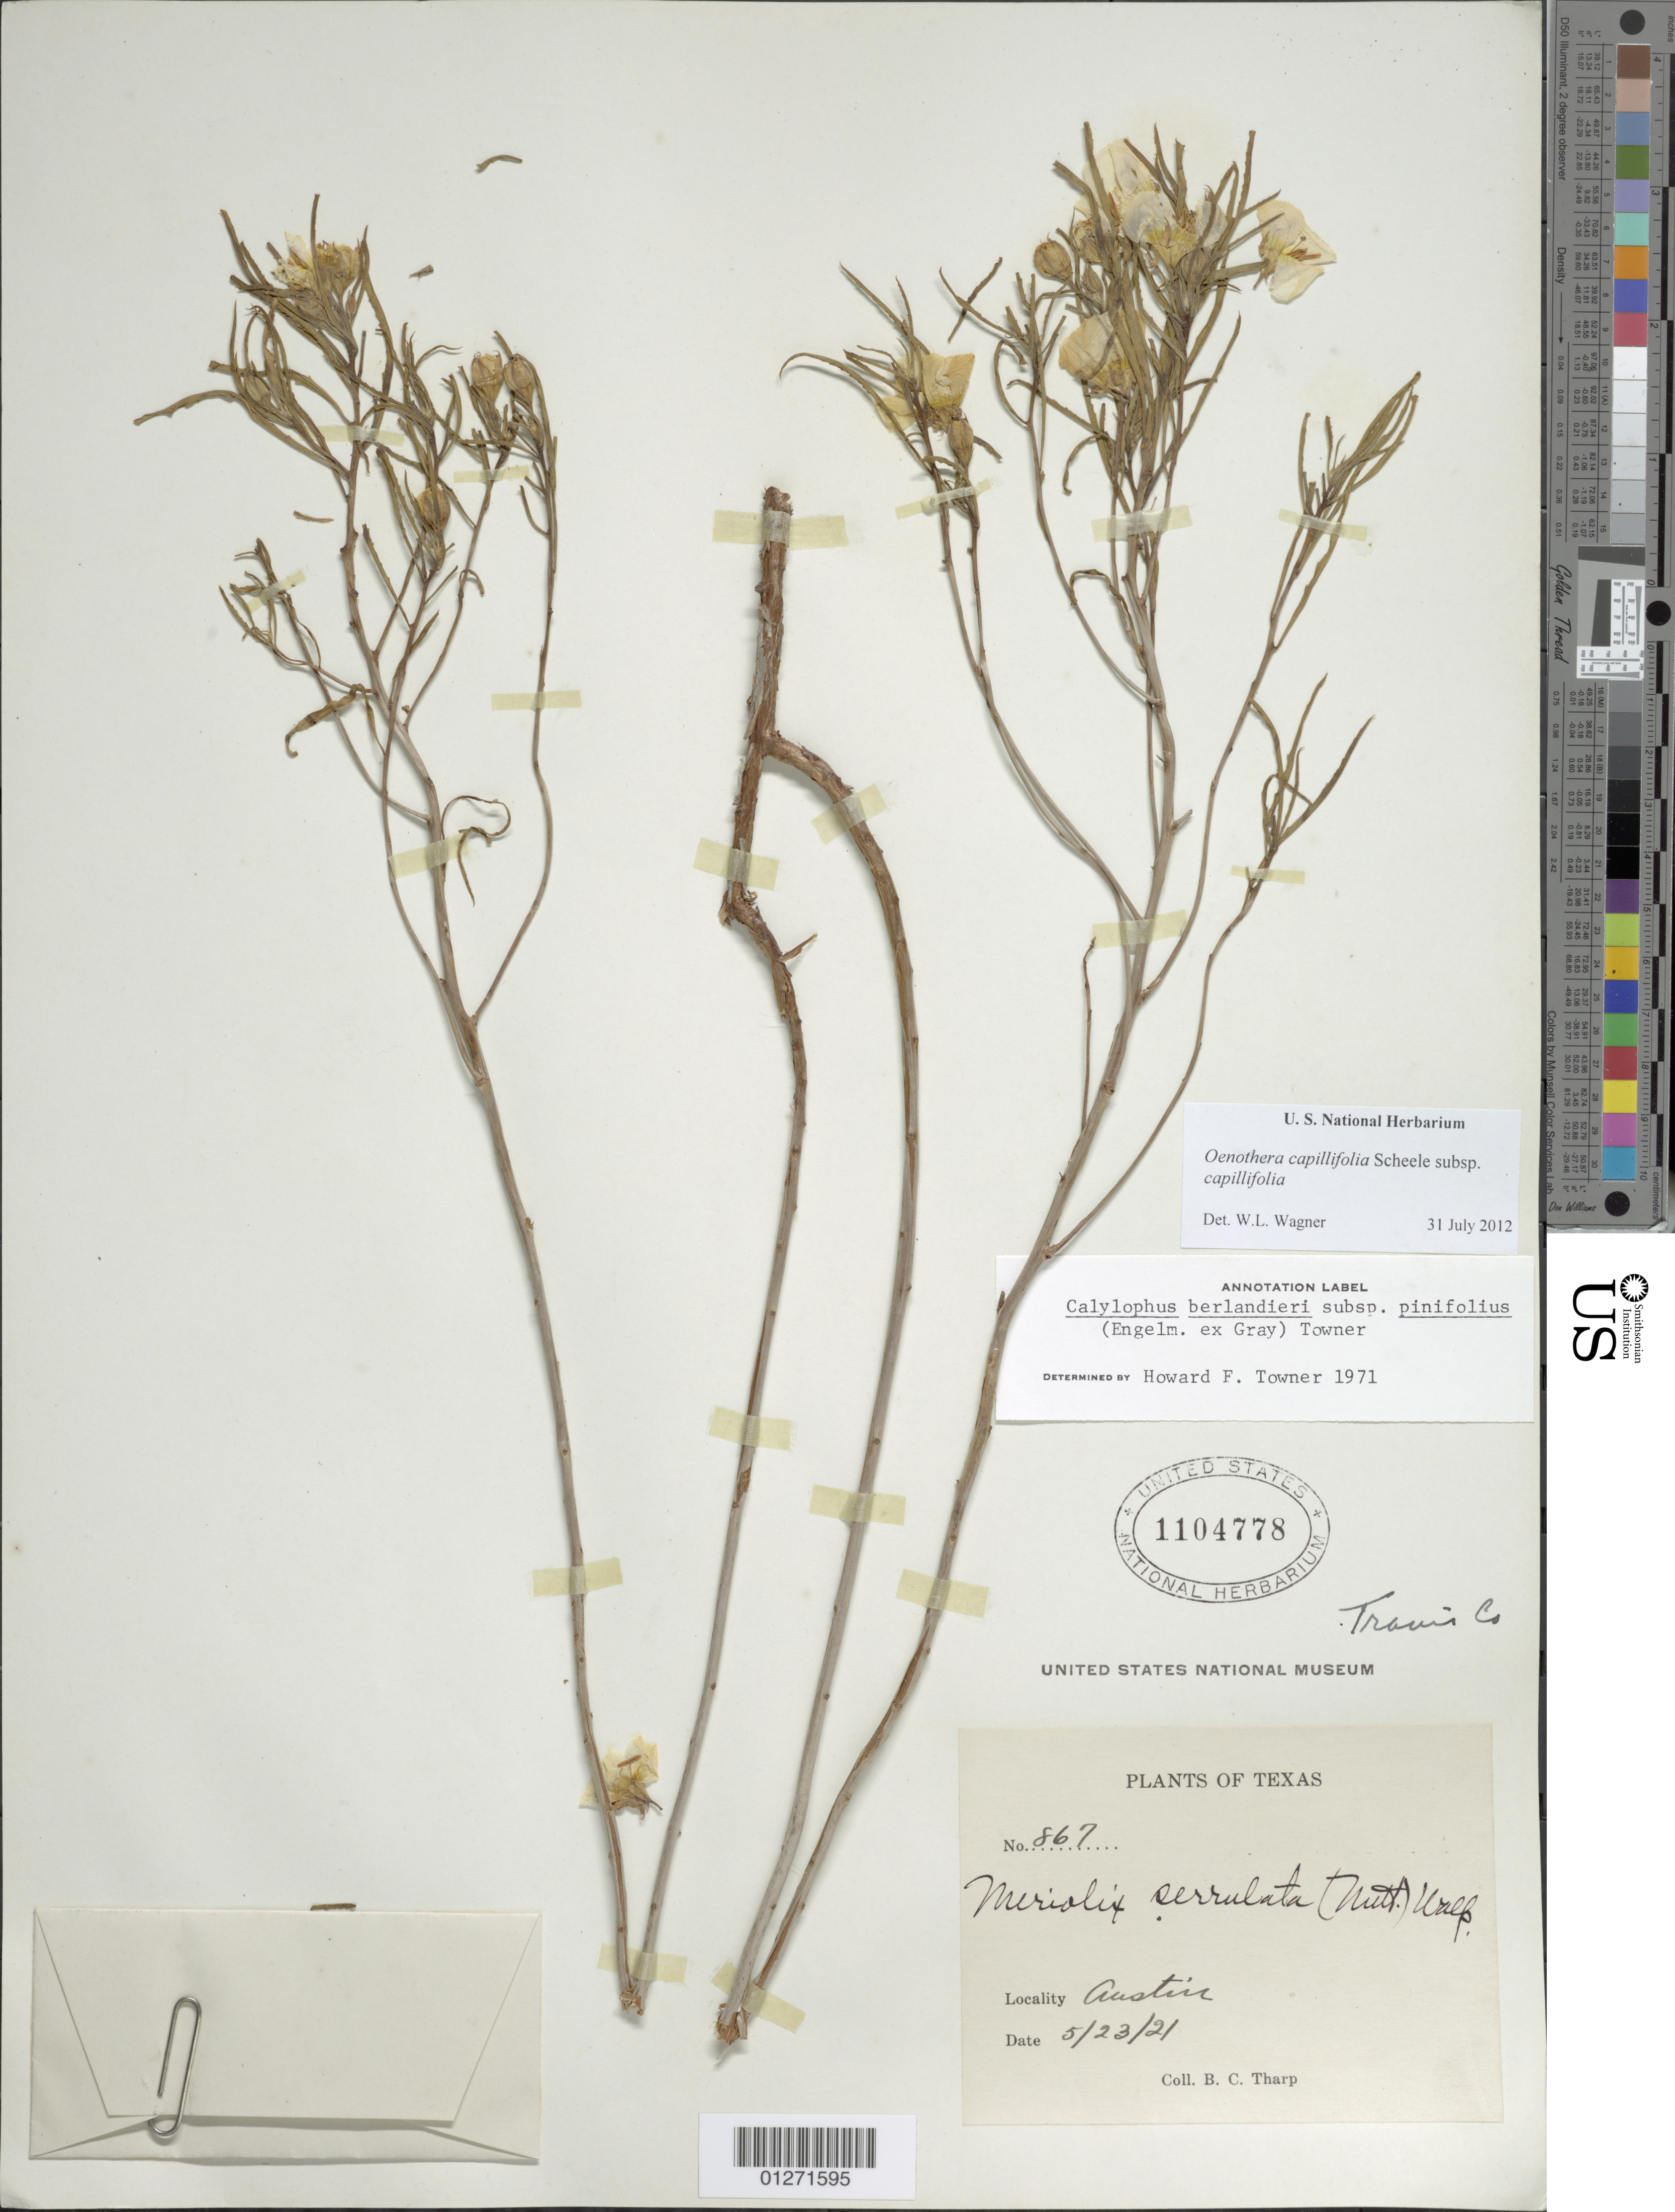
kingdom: Plantae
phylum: Tracheophyta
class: Magnoliopsida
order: Myrtales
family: Onagraceae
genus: Oenothera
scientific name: Oenothera capillifolia subsp. capillifolia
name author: Scheele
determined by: Wagner, W. L., (BOT), Smithsonian Institution - National Museum of Natural History (UNITED STATES)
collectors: B. C. Tharp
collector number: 867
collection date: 1921-05-23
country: United States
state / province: Texas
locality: Austin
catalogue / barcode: US 1104778